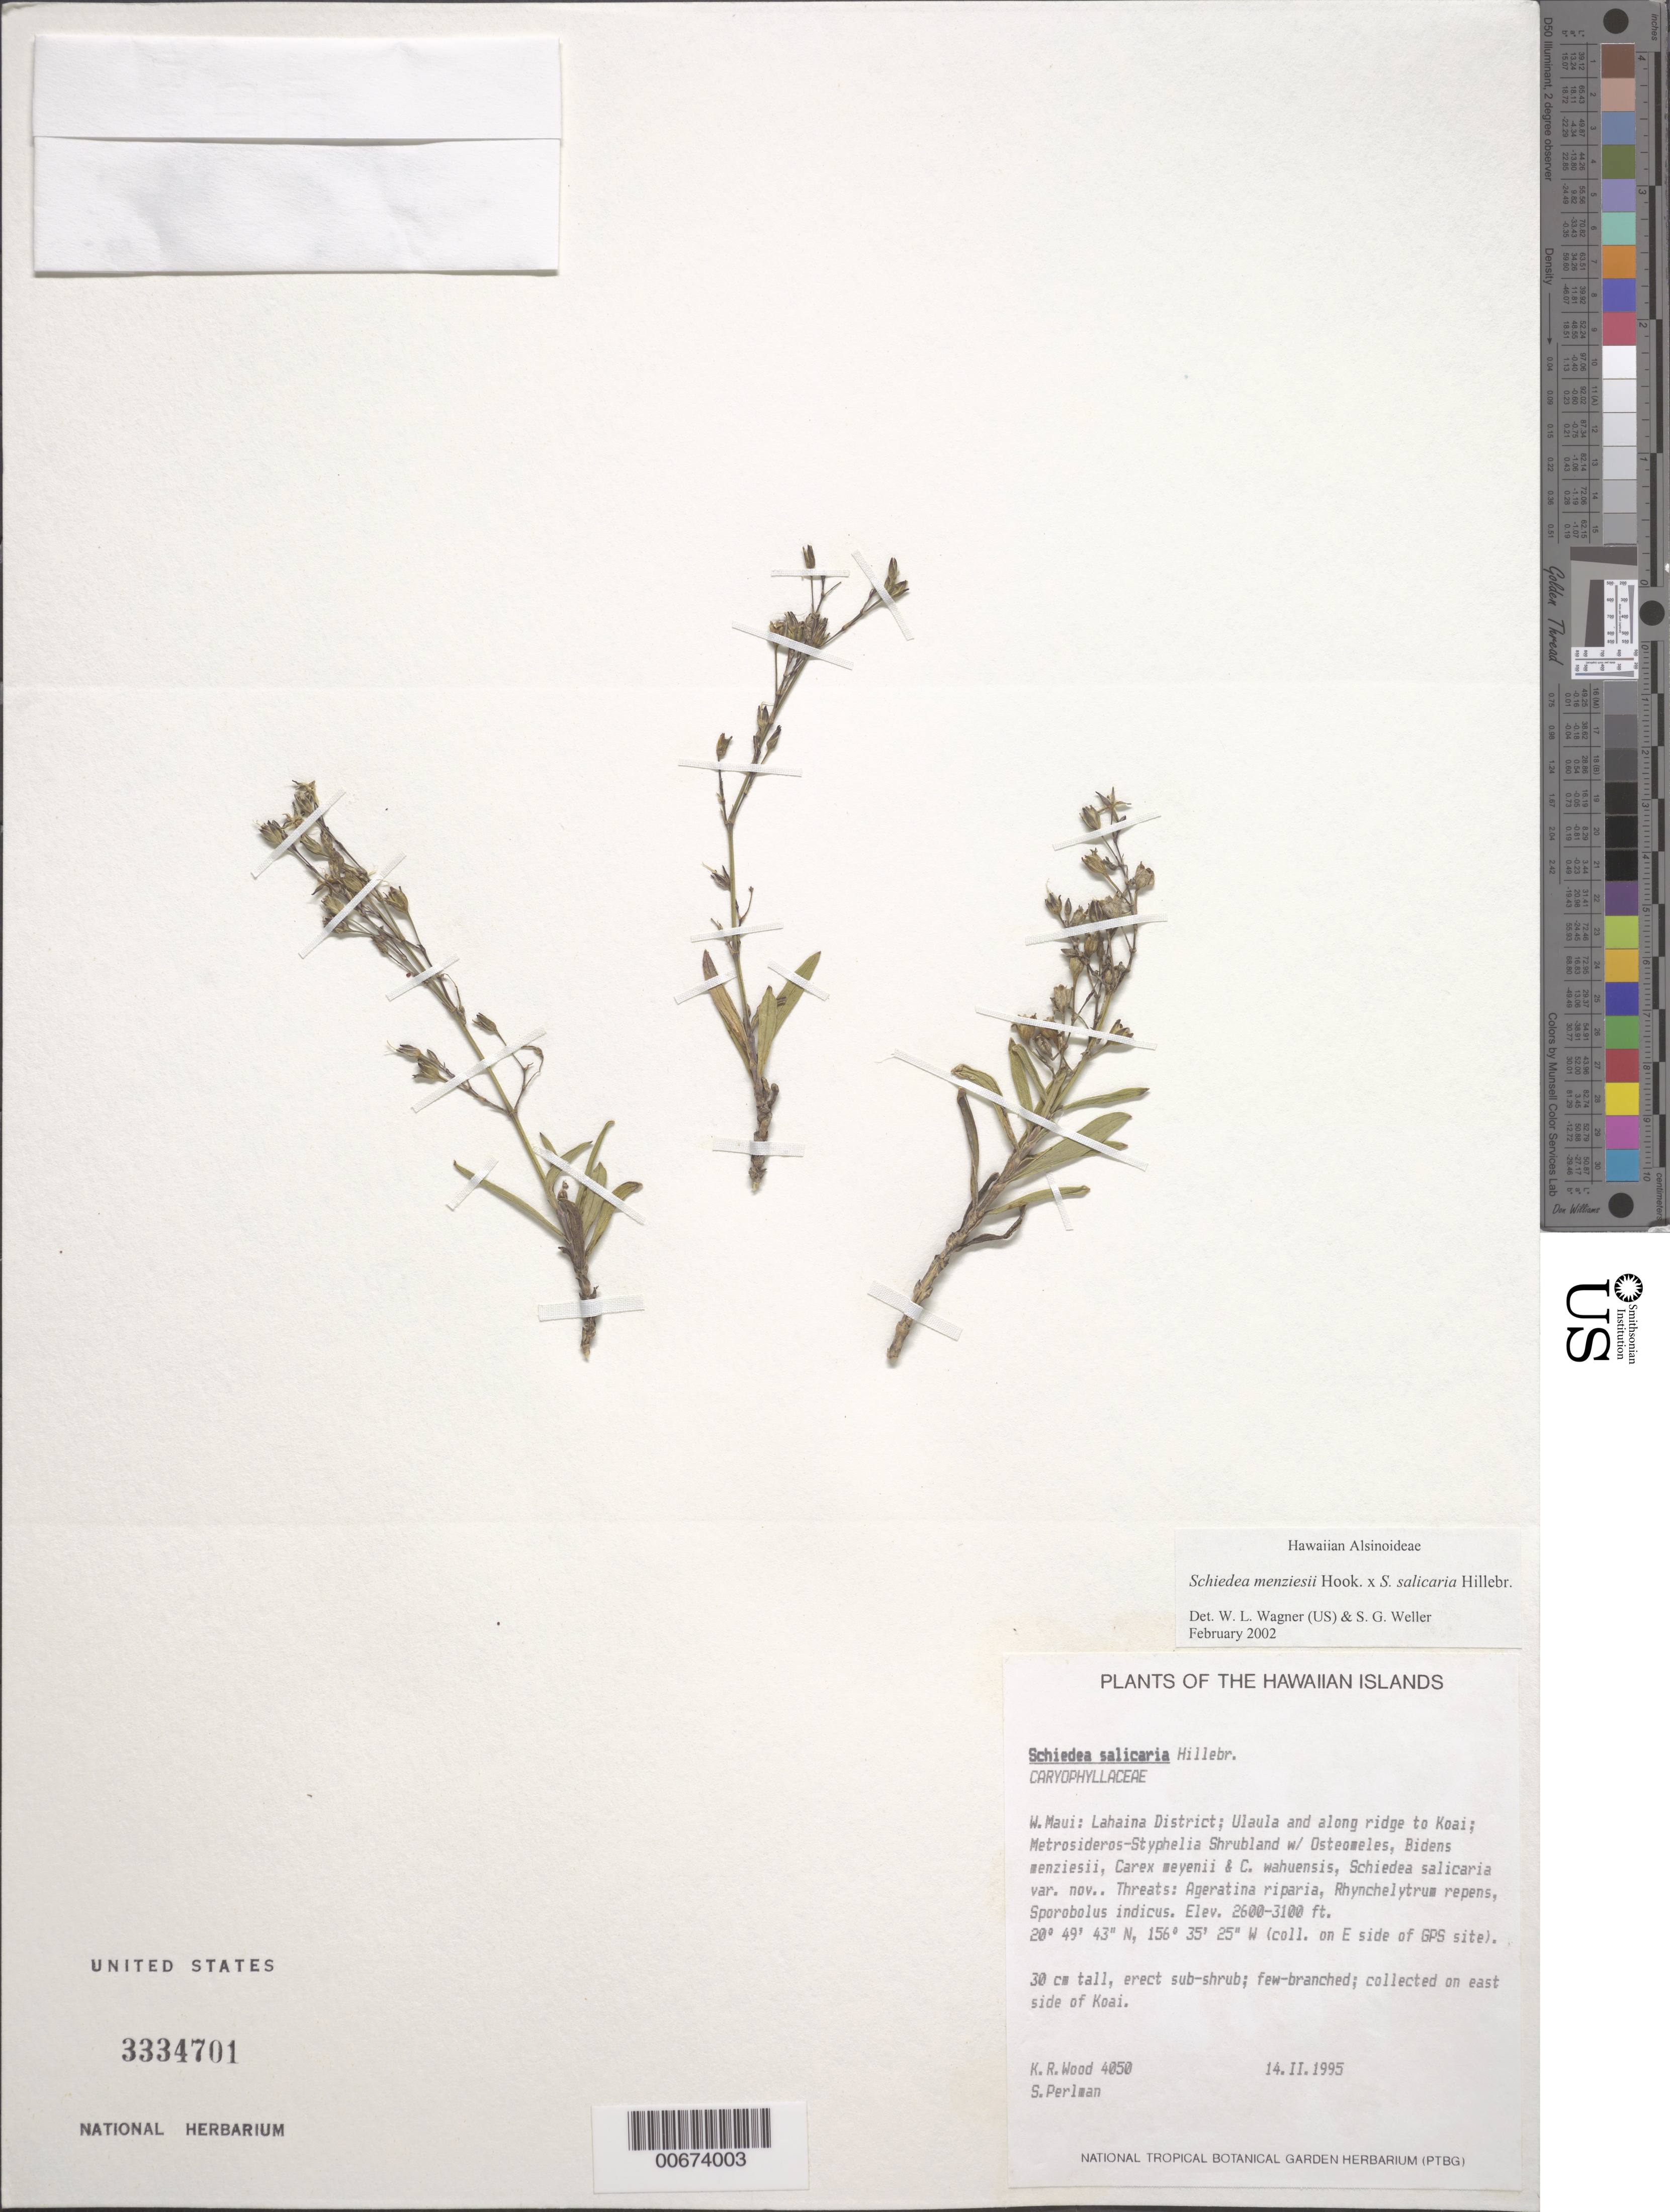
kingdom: Plantae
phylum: Tracheophyta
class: Magnoliopsida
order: Caryophyllales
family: Caryophyllaceae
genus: Schiedea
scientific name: Schiedea menziesii x S. salicaria Hillebr.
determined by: Wagner, W. L.; Weller, Stephen G.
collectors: K. R. Wood & S. P. Perlman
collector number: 4050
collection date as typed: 14 Feb 1995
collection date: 1995-02-14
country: United States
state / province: Hawaii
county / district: Maui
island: Maui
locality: West Maui, Lahaina District, Ulaula and along ridge to Koai, E side of Koai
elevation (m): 792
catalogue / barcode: US 3334701